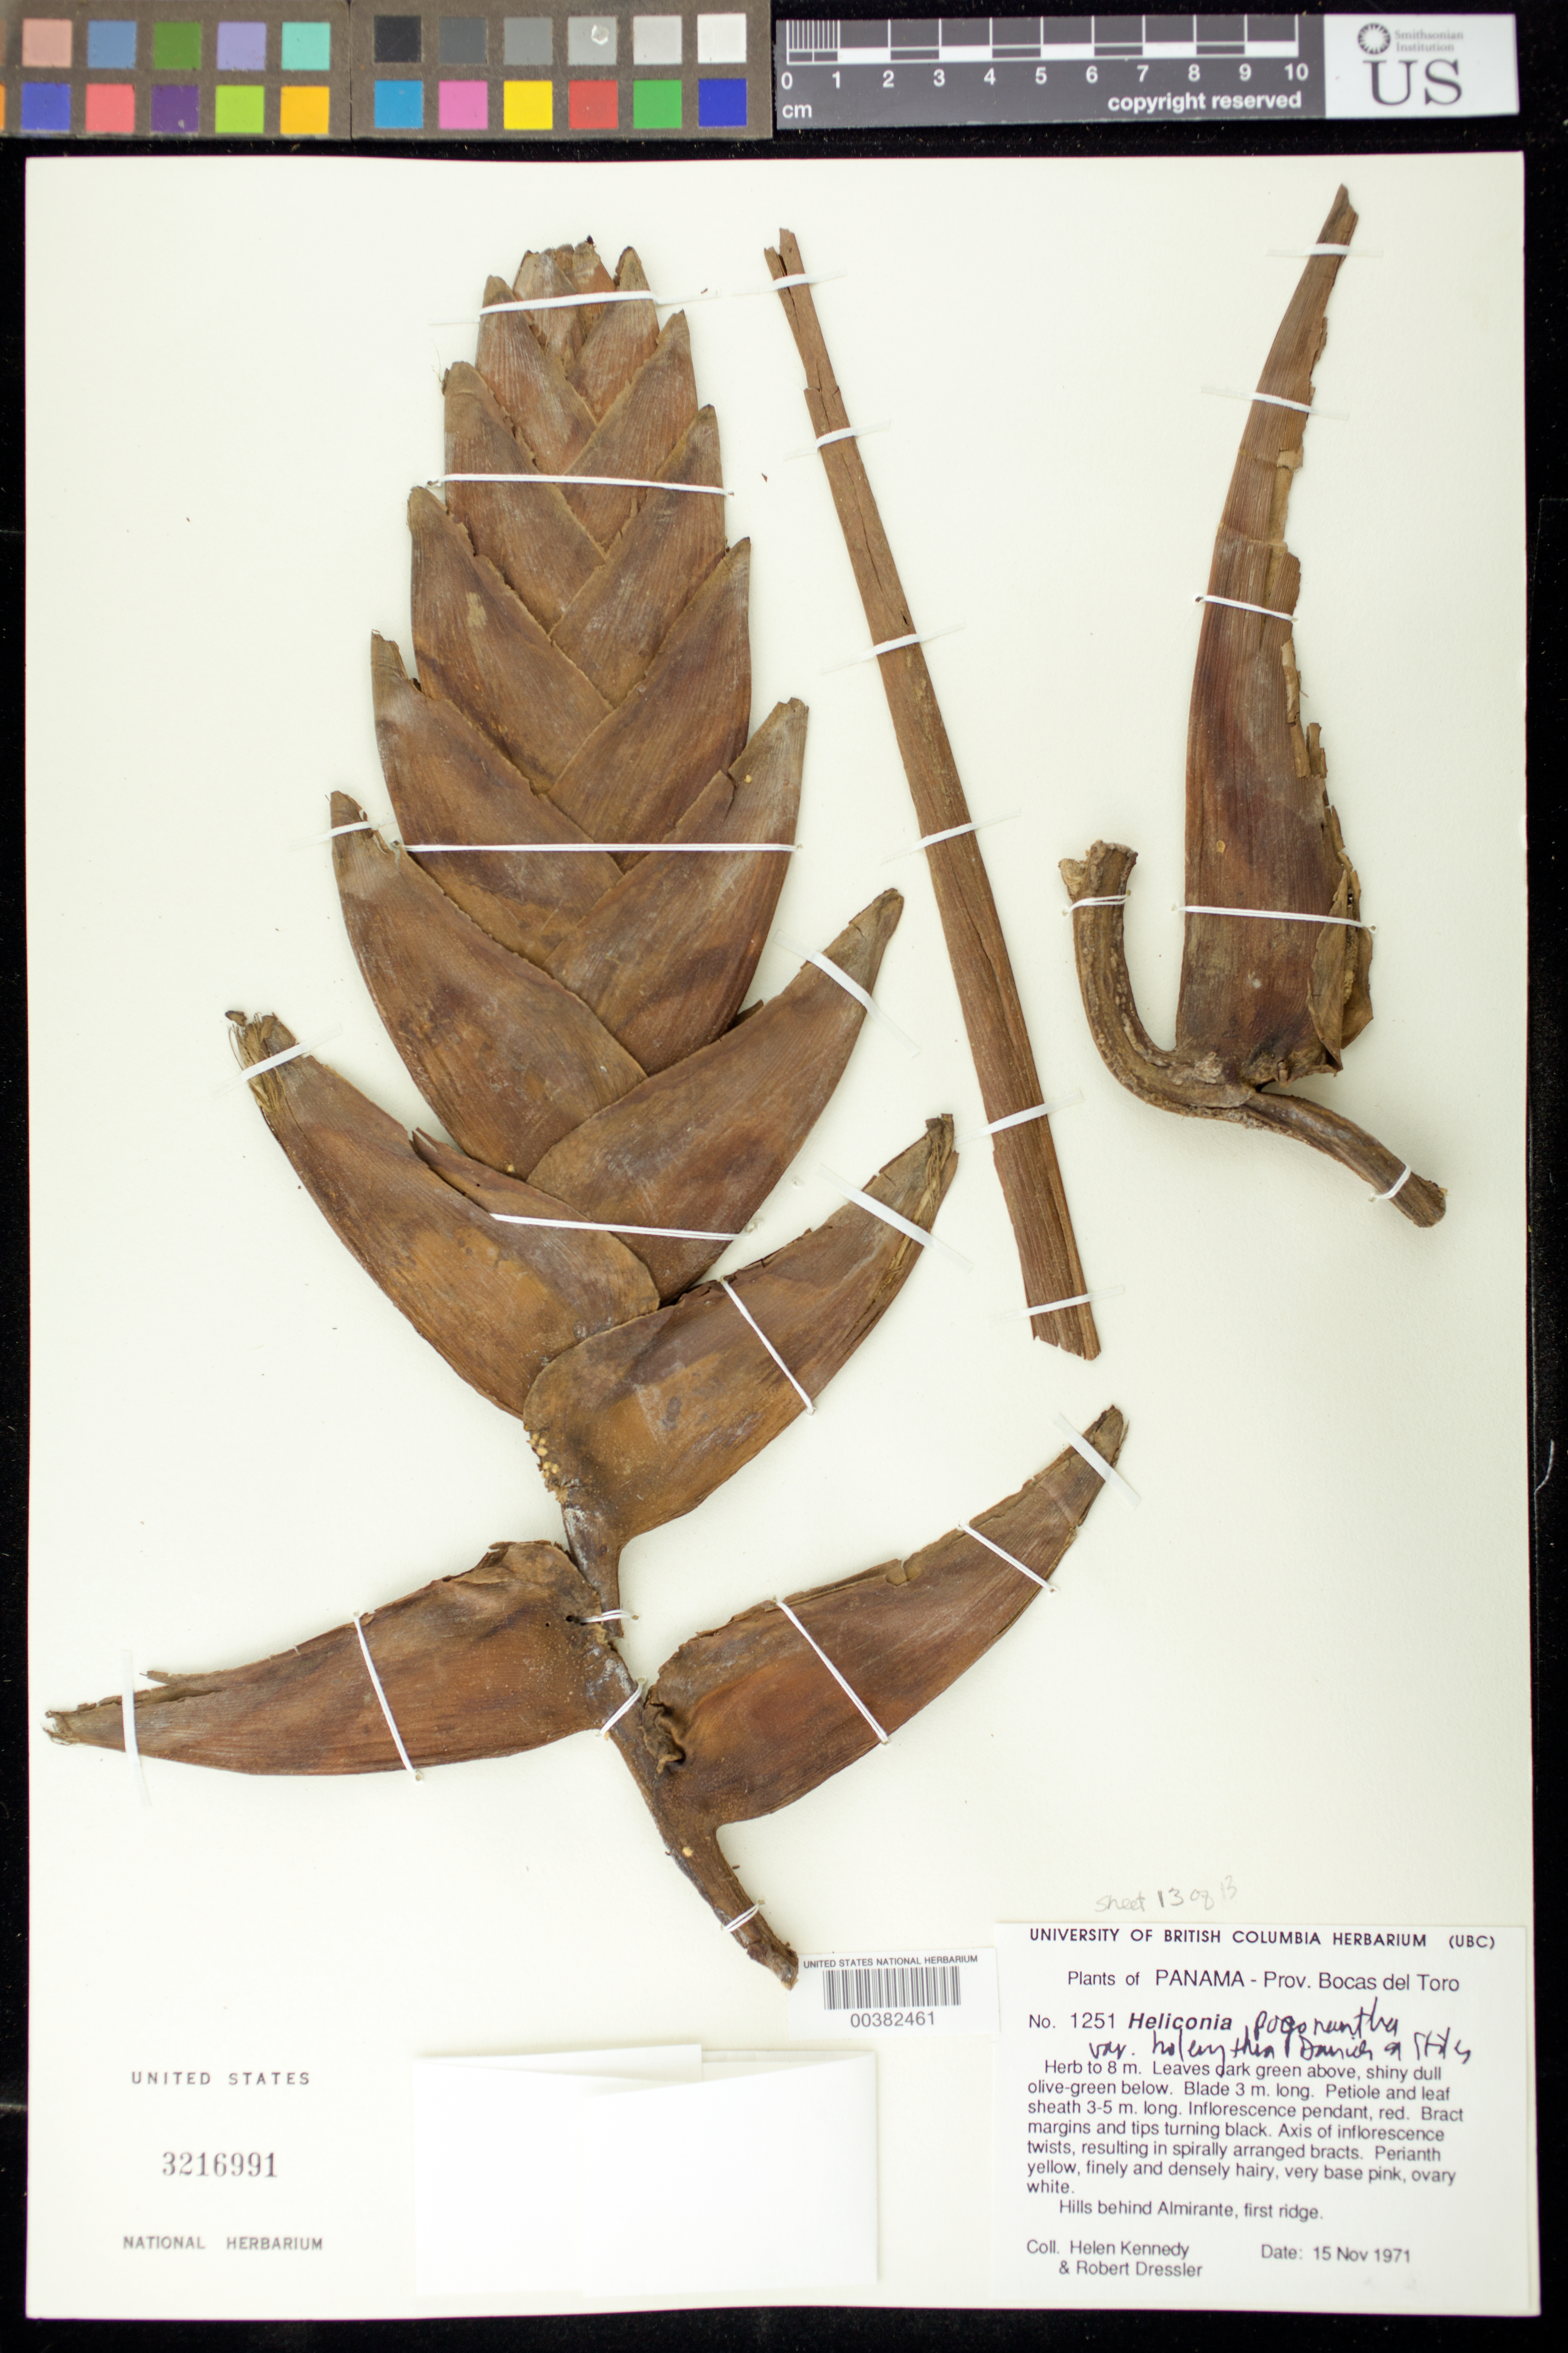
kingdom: Plantae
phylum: Tracheophyta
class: Liliopsida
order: Zingiberales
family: Heliconiaceae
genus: Heliconia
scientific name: Heliconia pogonantha var. holerythra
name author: G.S. Daniels & F.G. Stiles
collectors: H. Kennedy & R. Dressler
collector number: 1251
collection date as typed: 15 Nov 1971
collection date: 1971-11-15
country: Panama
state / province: Bocas del Toro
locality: Behind Almirante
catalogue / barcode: US 3216991